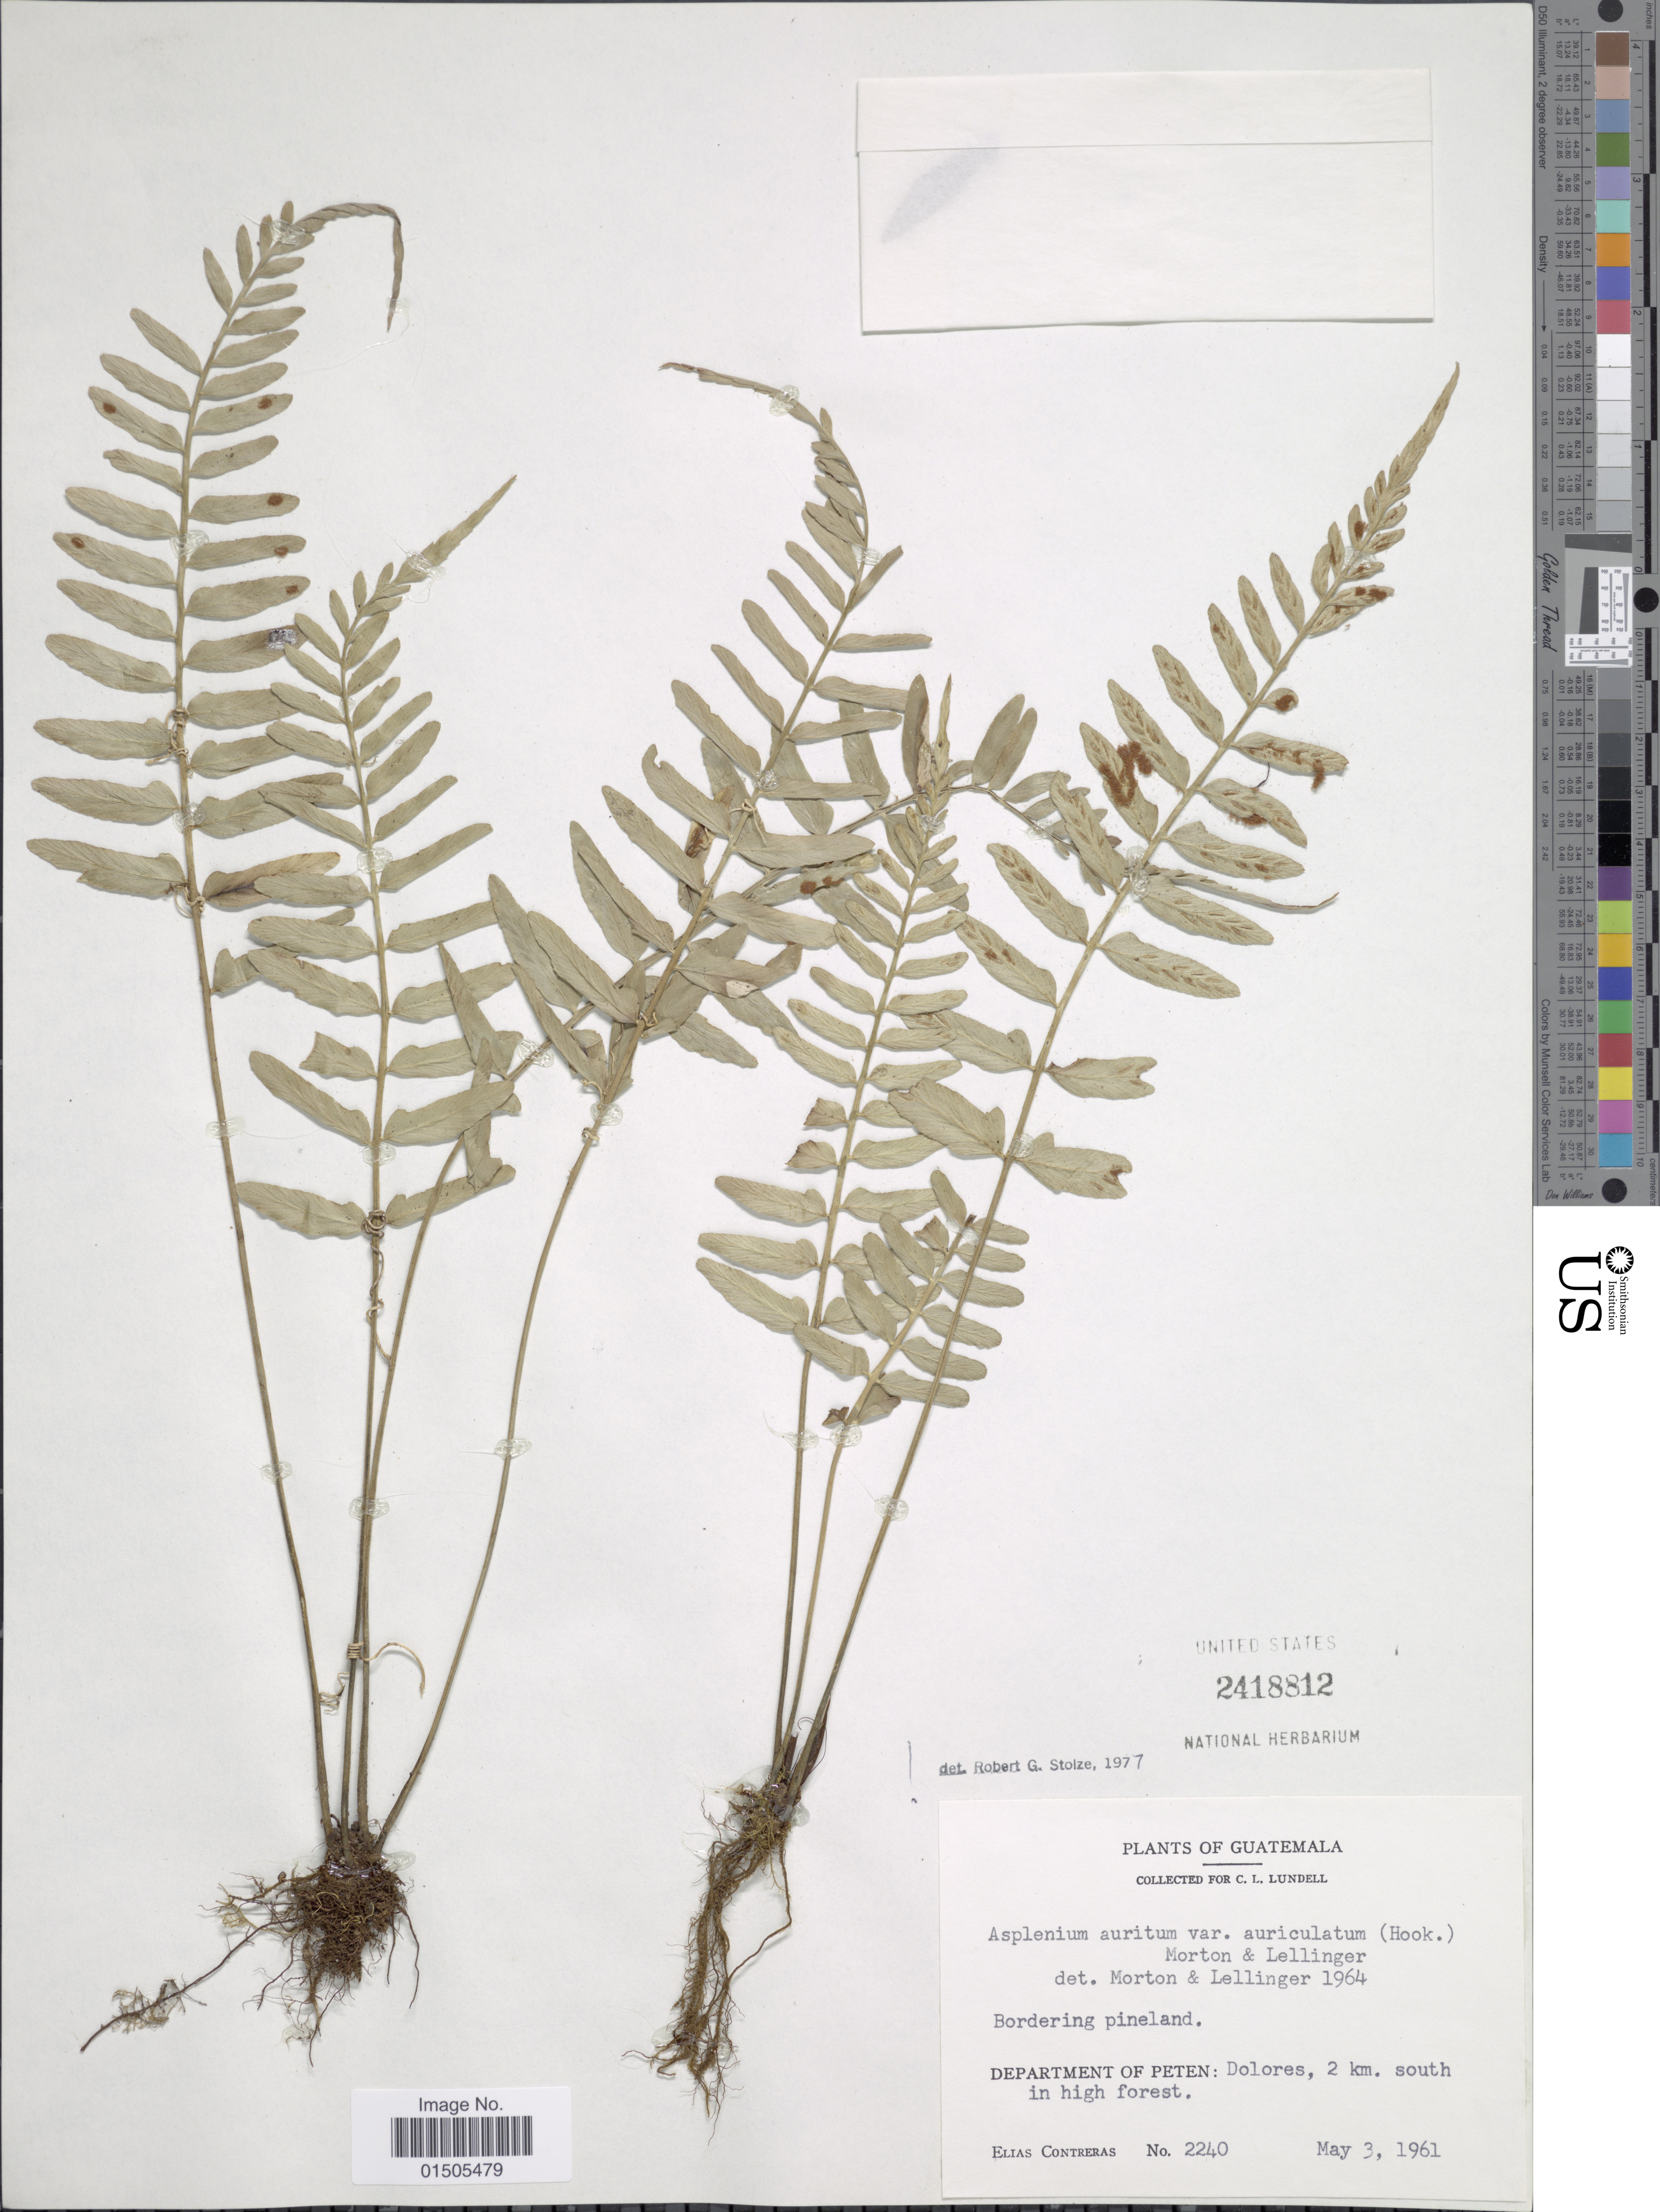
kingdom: Plantae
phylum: Tracheophyta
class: Polypodiopsida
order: Polypodiales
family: Aspleniaceae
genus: Asplenium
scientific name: Asplenium auritum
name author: Sw.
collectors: E. Contreras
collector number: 2240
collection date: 1961-05-03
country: Guatemala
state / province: El Petén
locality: Bordering pineland, Department of Peten,: Dolores, 2 km. south in high forest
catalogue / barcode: US 2418812